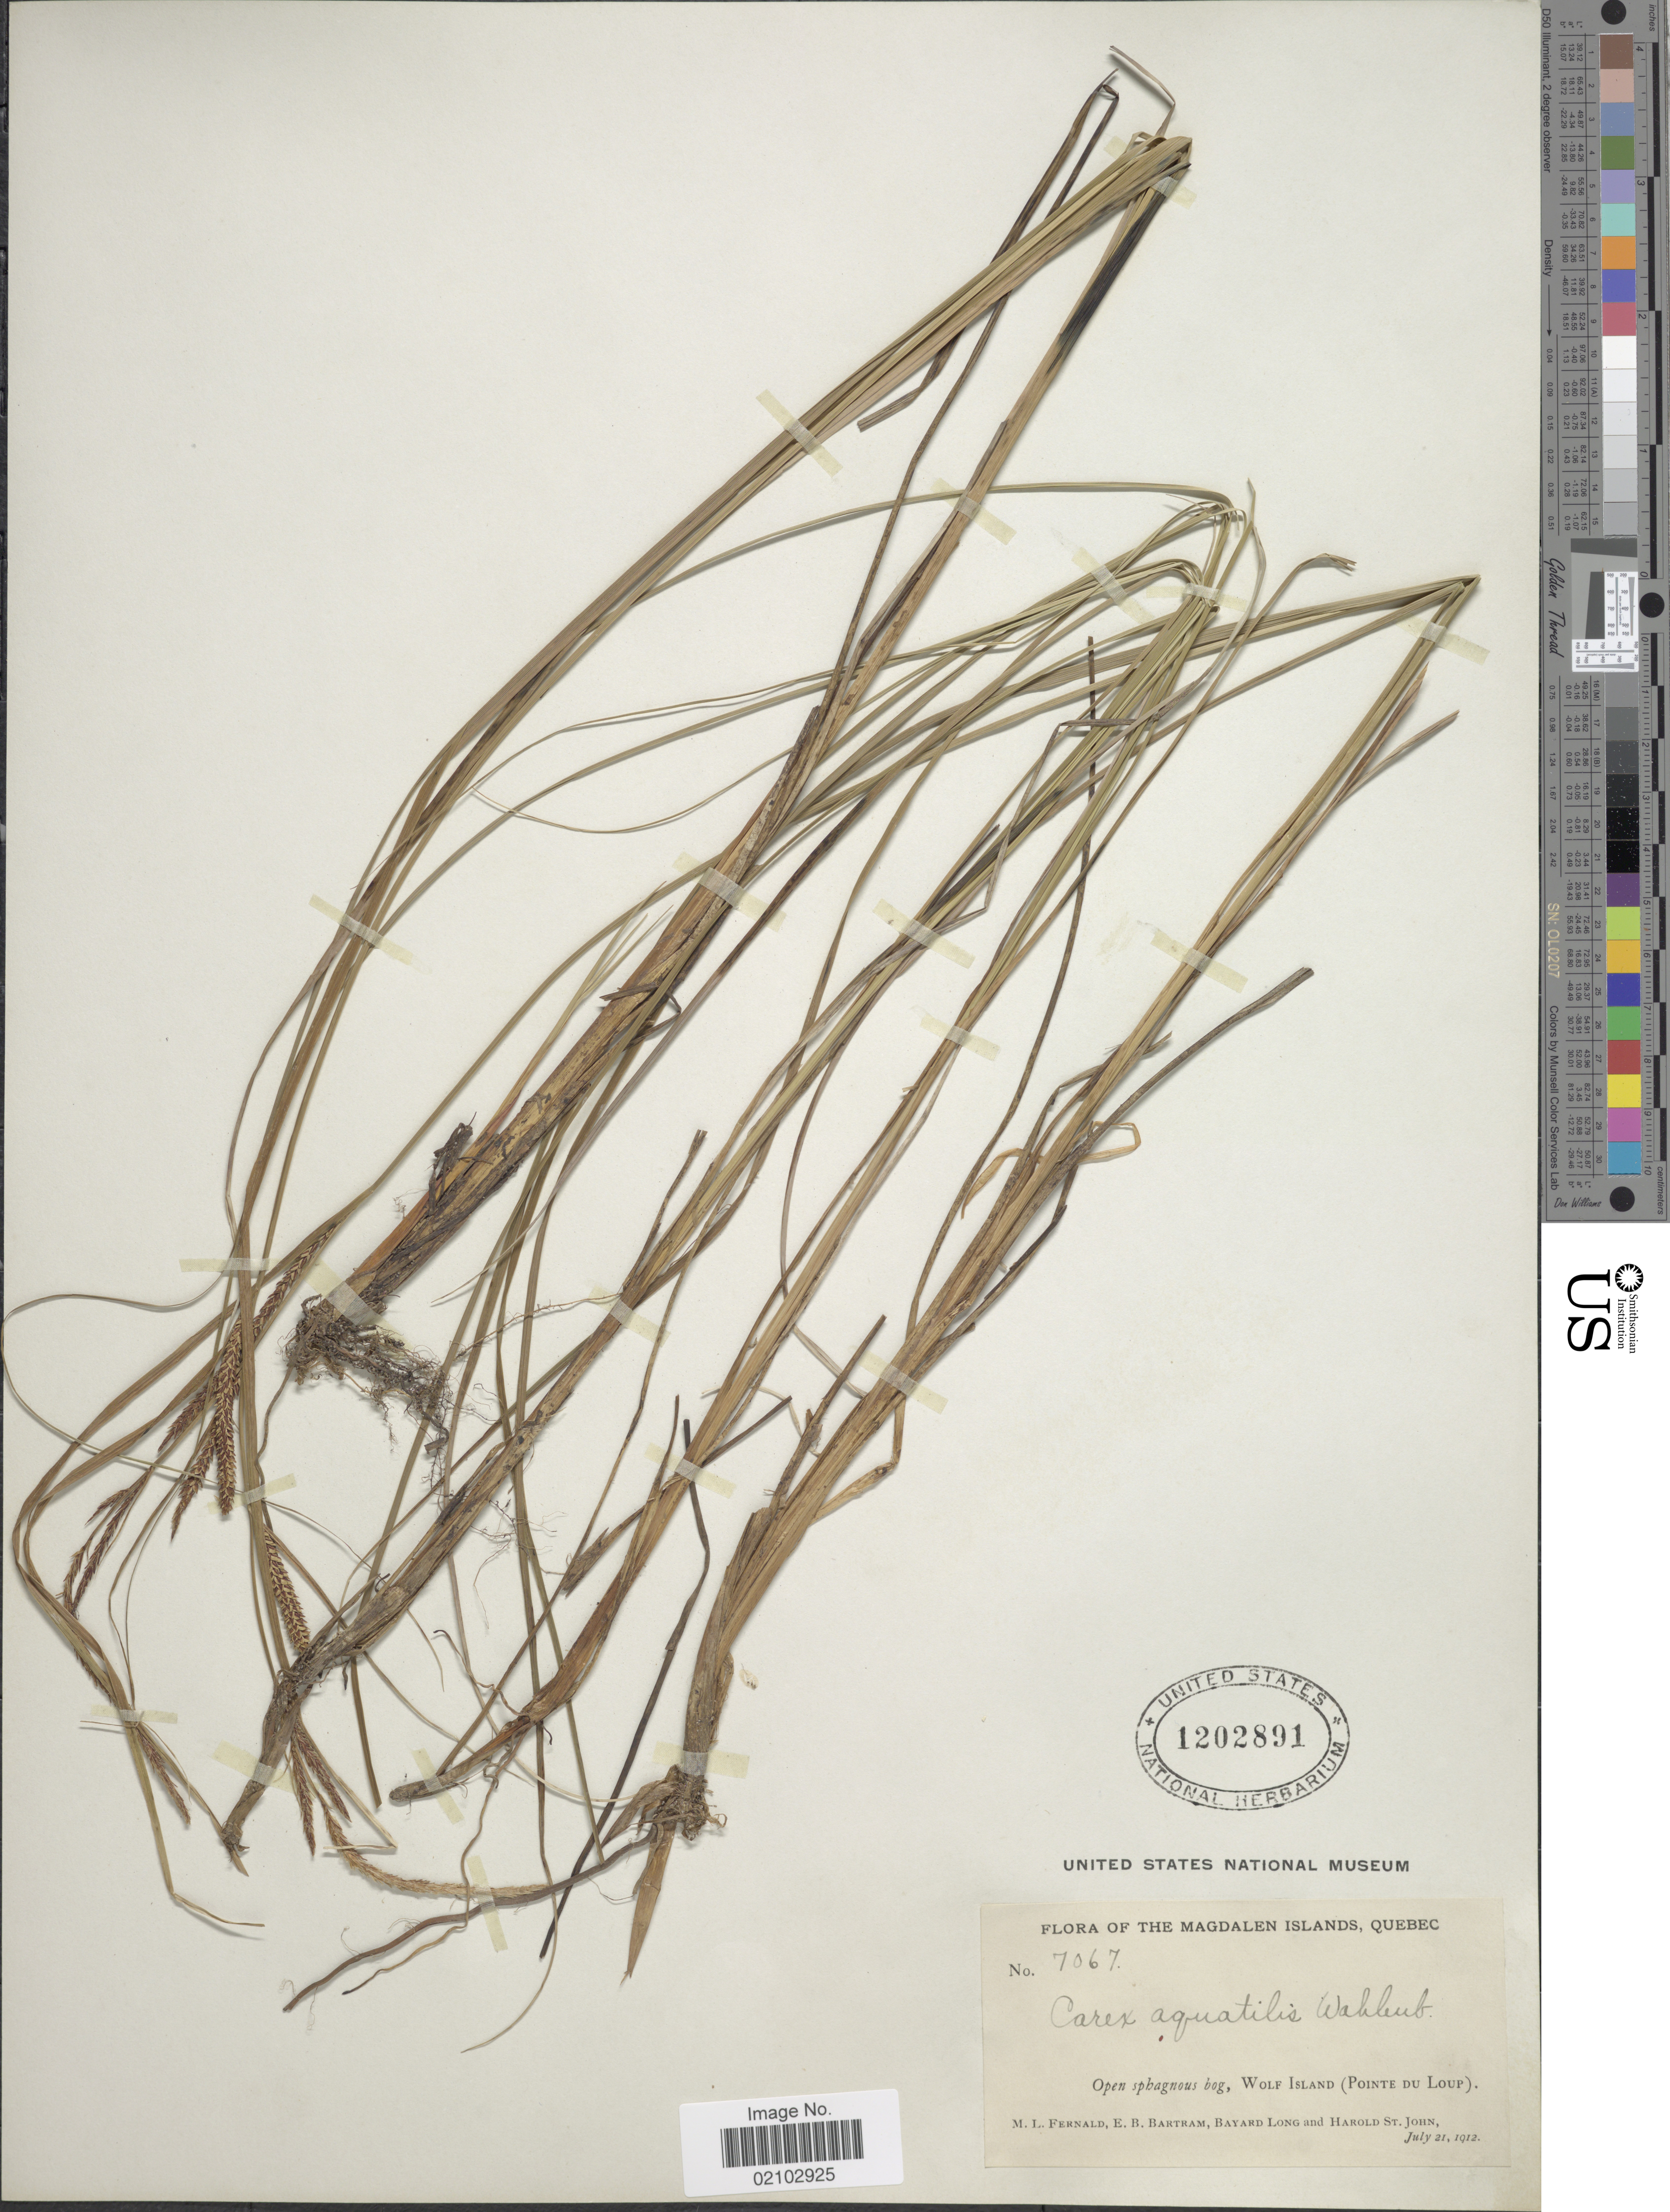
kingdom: Plantae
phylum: Tracheophyta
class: Liliopsida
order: Poales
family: Cyperaceae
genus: Carex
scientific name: Carex aquatilis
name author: Wahlenb.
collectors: M. L. Fernald, E. B. Bartram, B. Long & H. St. John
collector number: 7067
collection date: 1912-07-21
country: Canada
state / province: Quebec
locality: The Magdalen Islands, open sphagnous bog, Wolf Island (Pointe Du Loup).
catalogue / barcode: US 1202891